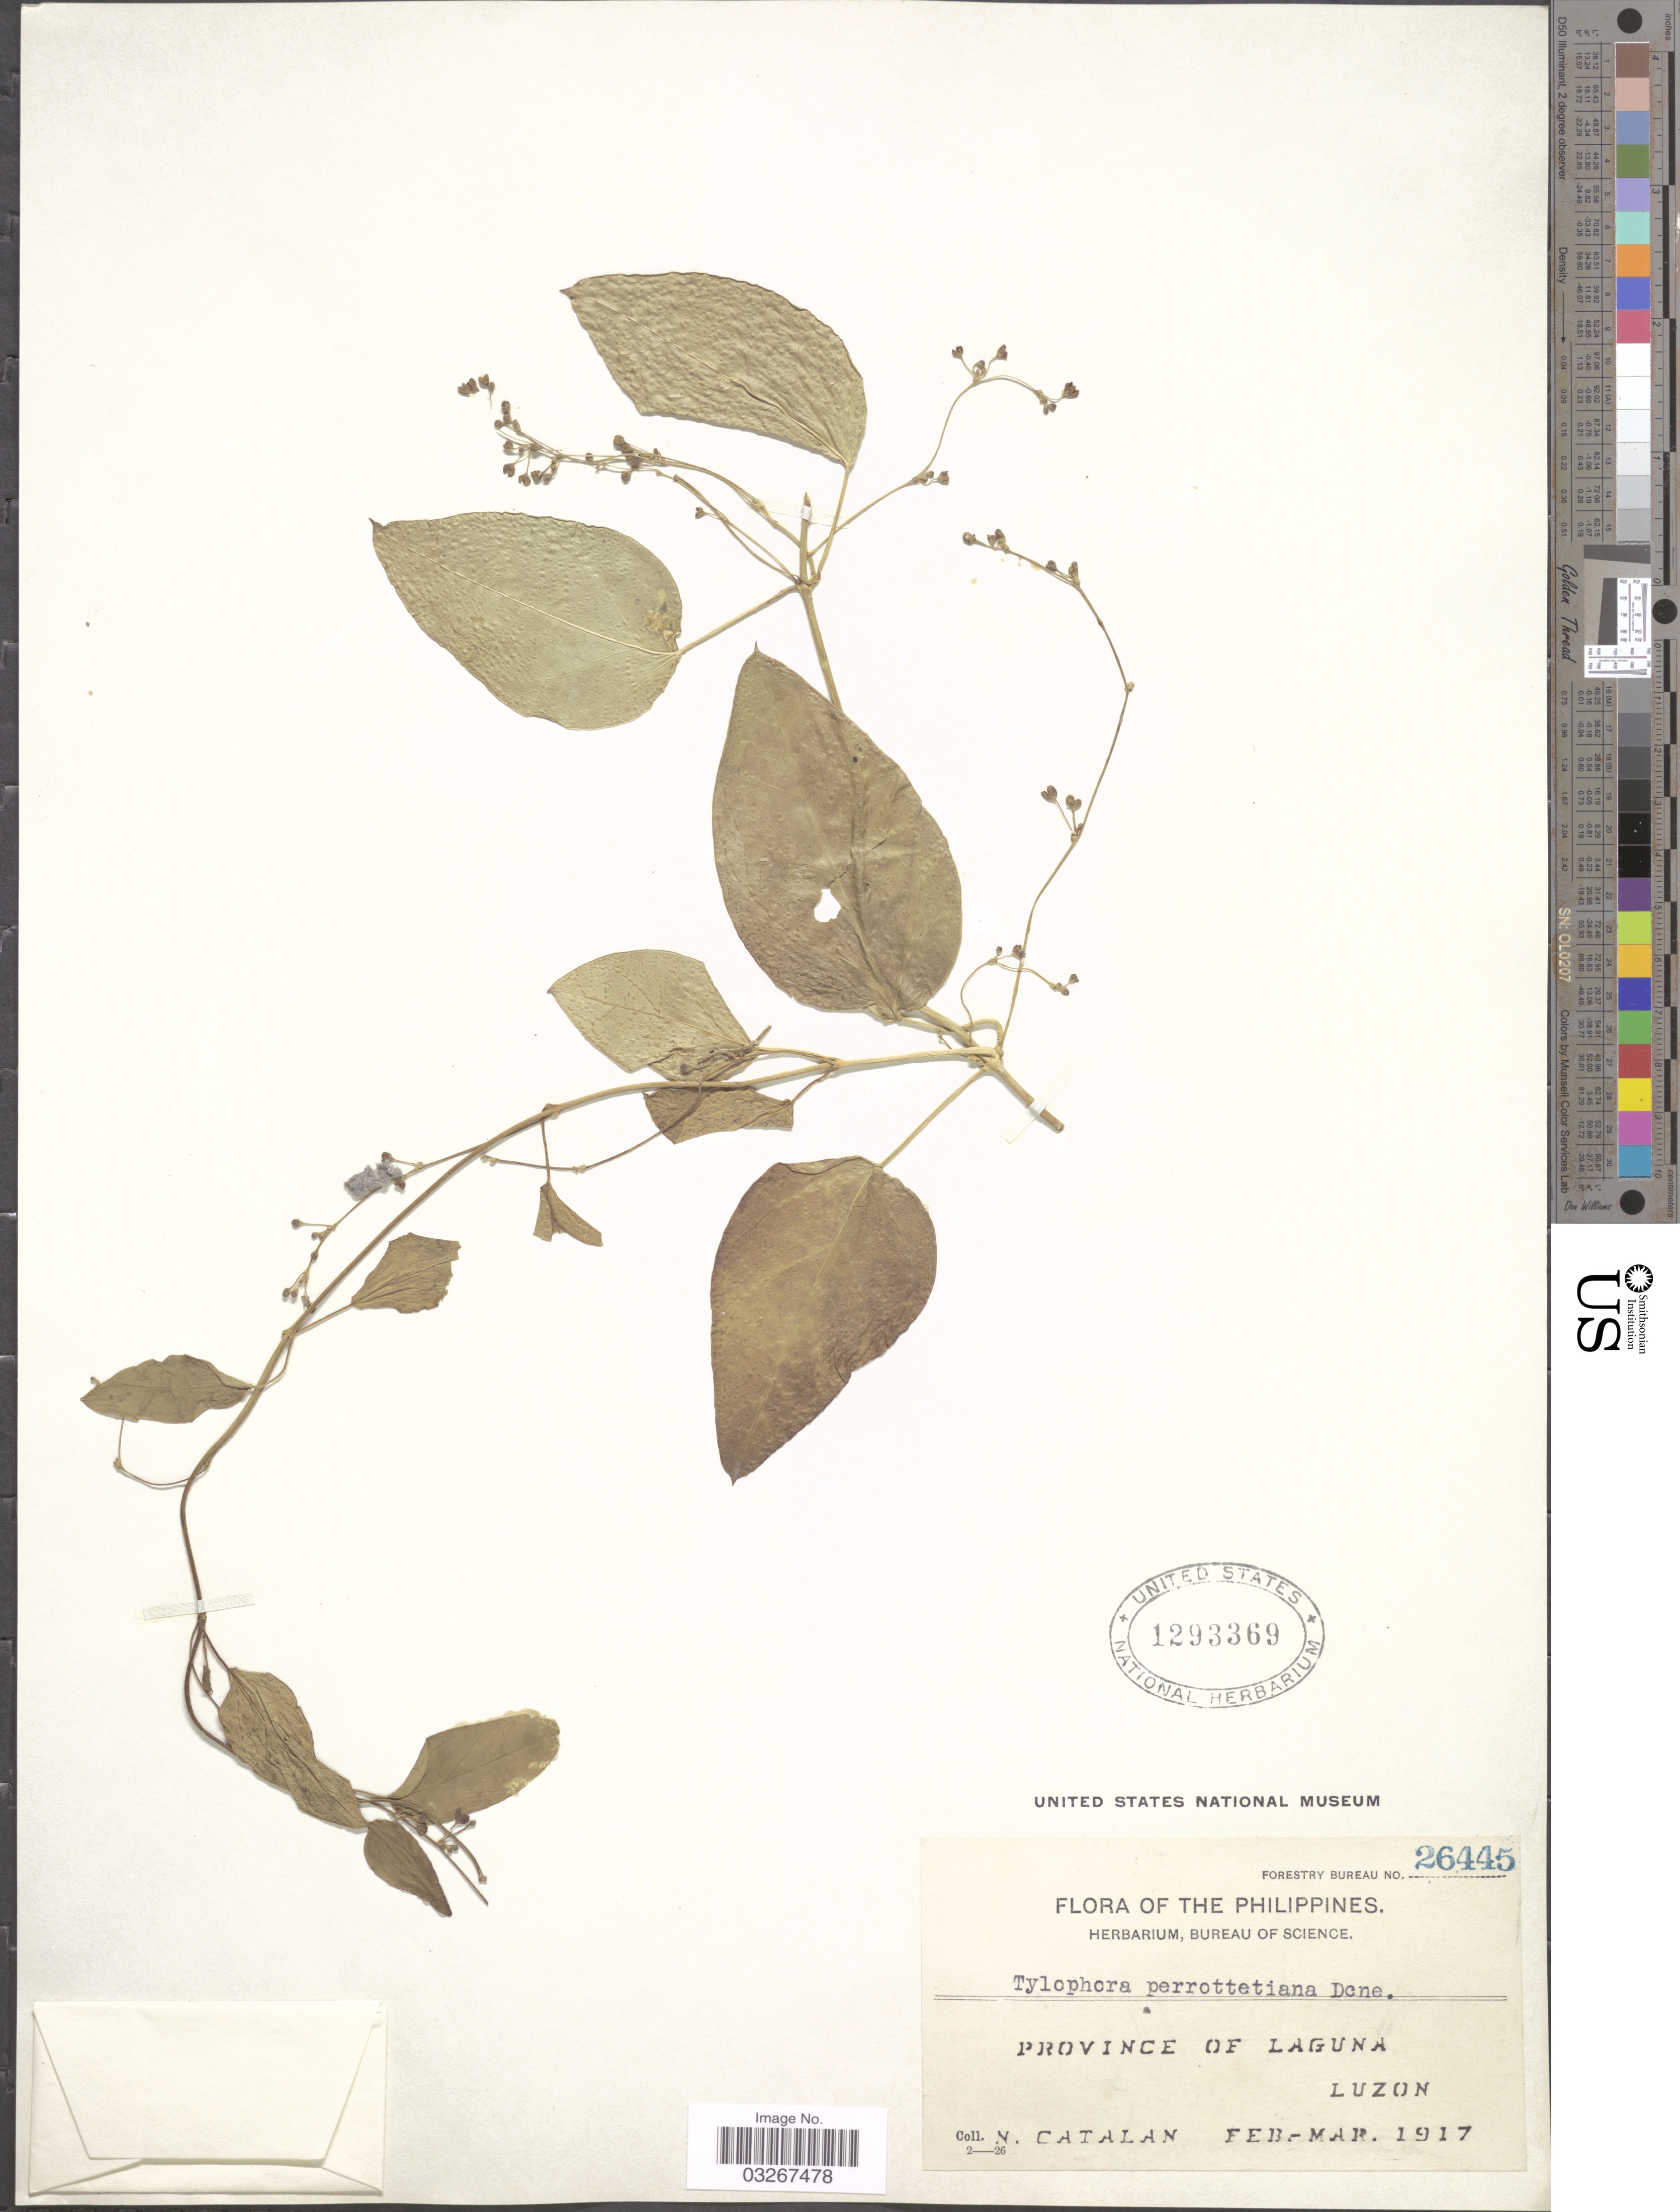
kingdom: Plantae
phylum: Tracheophyta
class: Magnoliopsida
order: Gentianales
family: Apocynaceae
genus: Tylophora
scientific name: Tylophora perrottetiana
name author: Decne.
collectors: N. Catalan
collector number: Forestry Bureau 26445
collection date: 1917-02/1917-03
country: Philippines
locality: Province of Laguna, Luzon.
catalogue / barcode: US 1293369